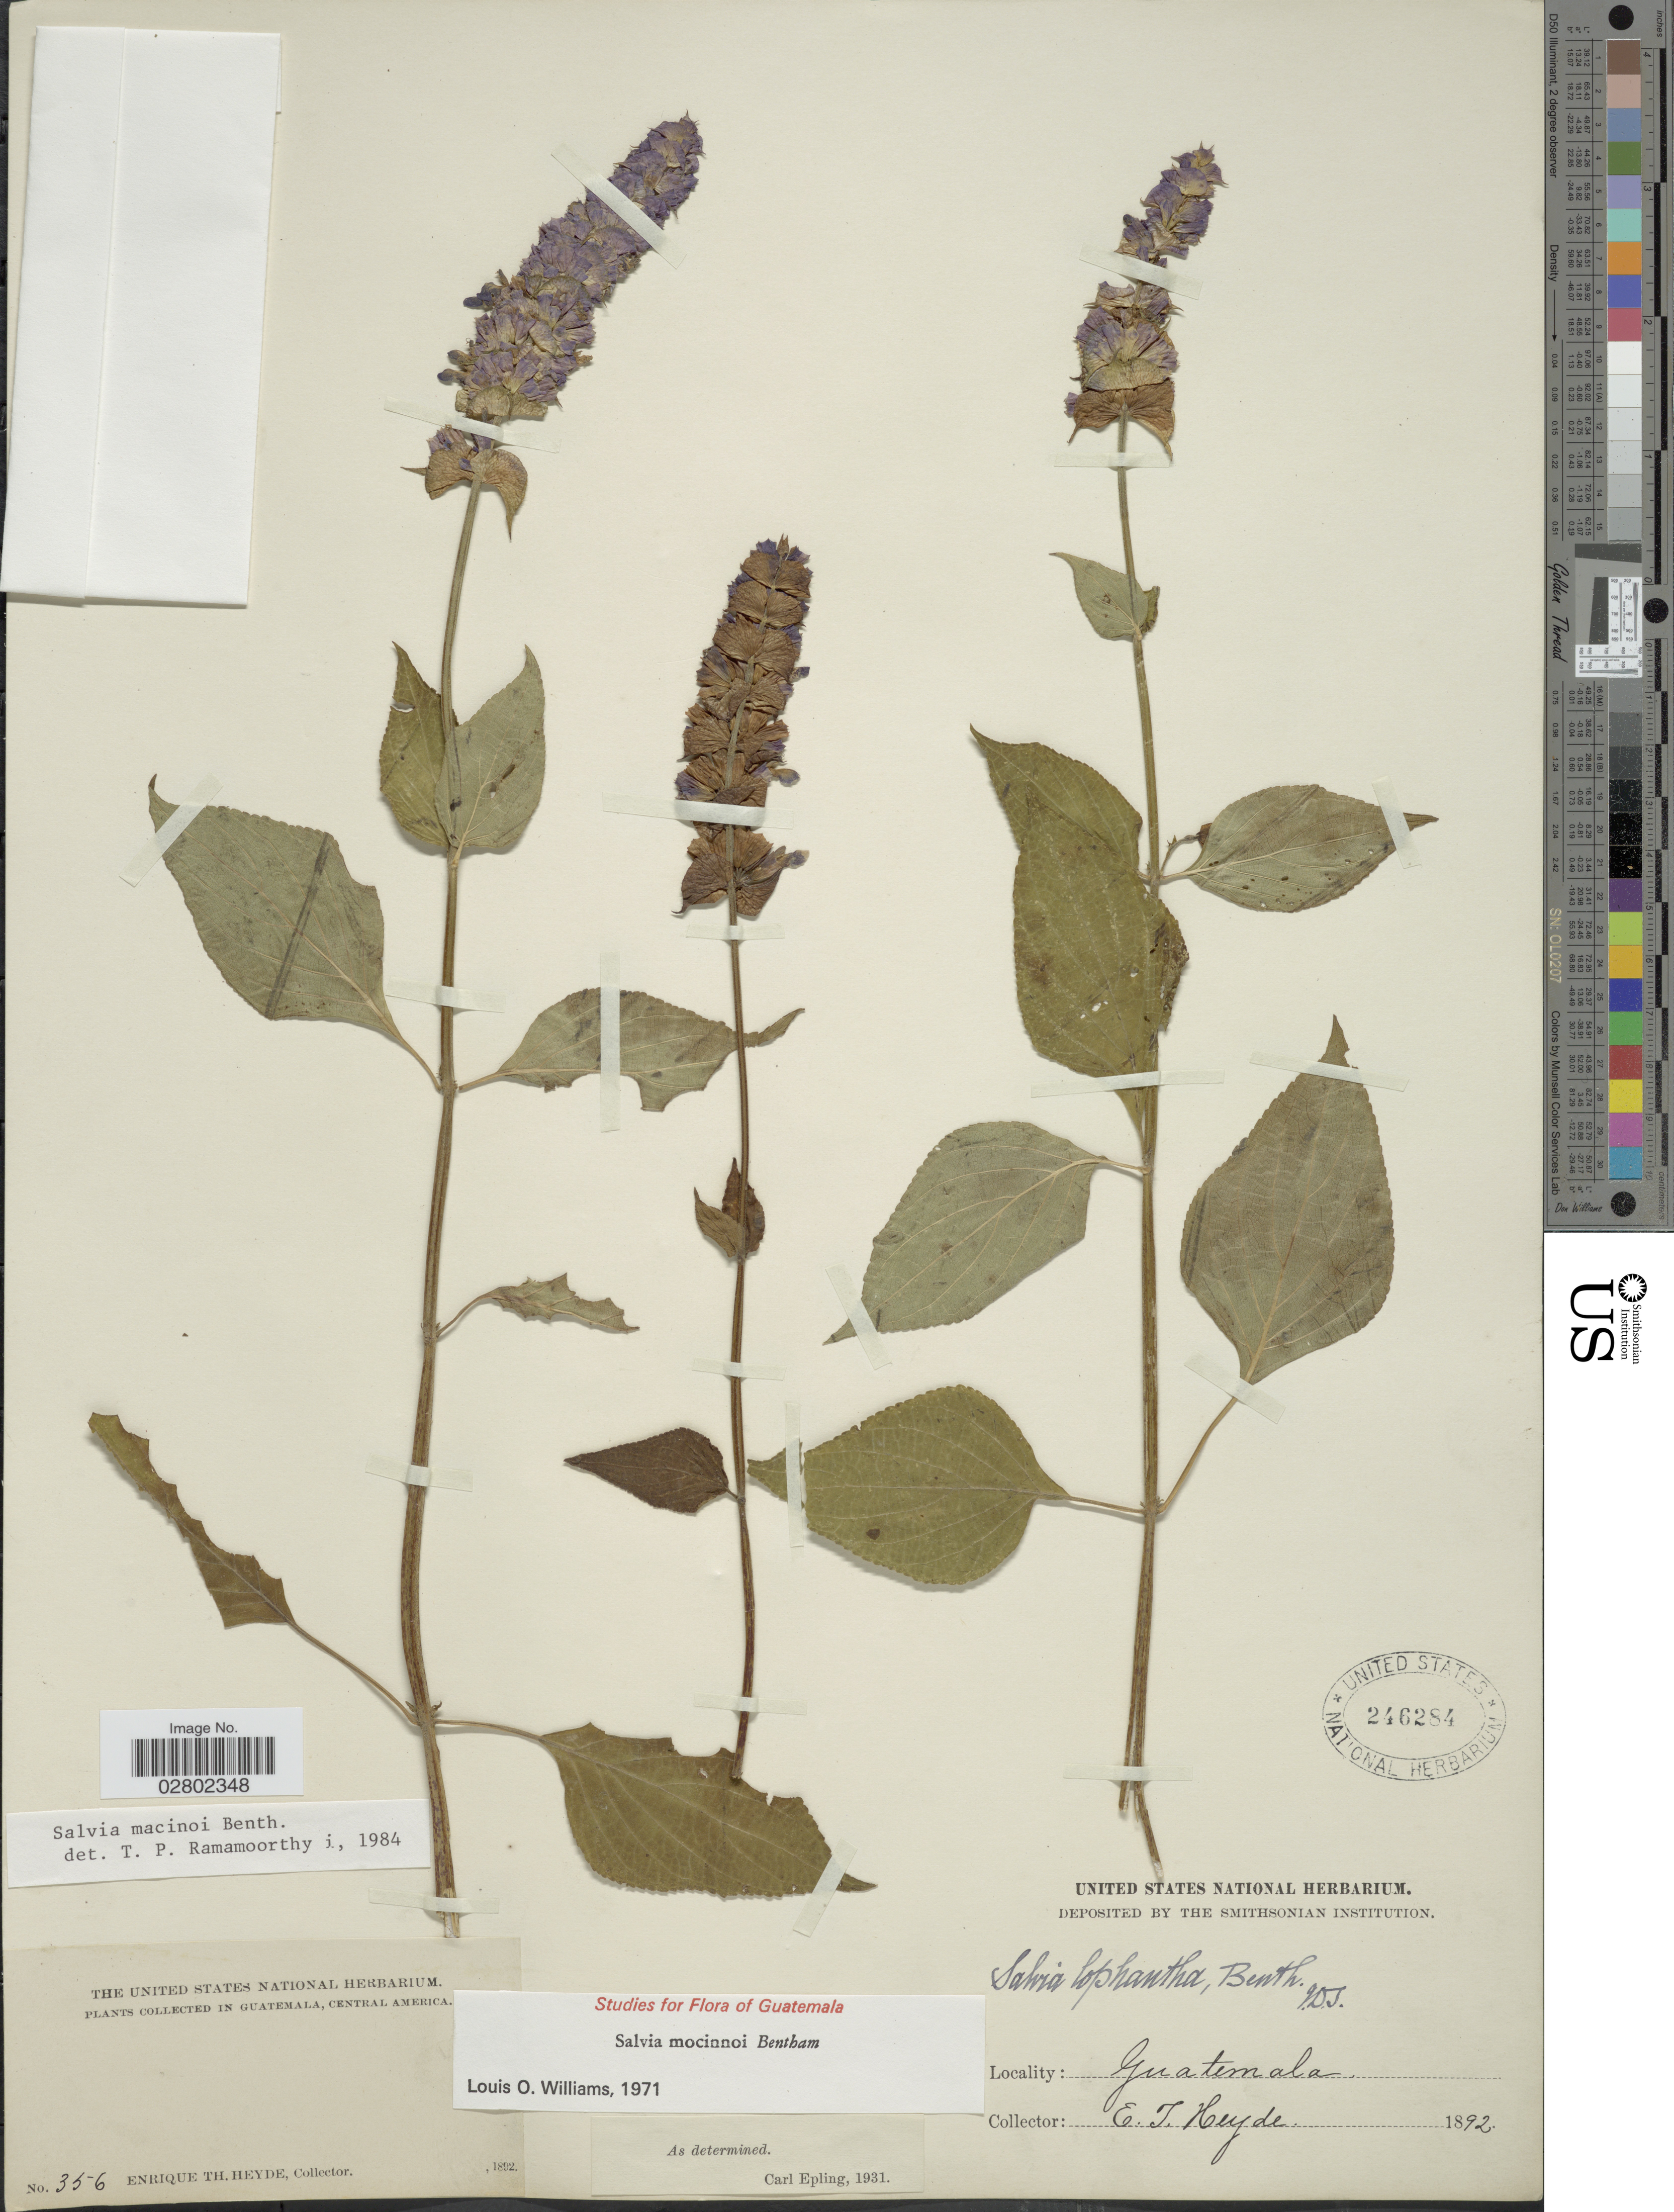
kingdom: Plantae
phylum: Tracheophyta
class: Magnoliopsida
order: Lamiales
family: Lamiaceae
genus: Salvia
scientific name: Salvia mocinoi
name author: Benth.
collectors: E. T. Heyde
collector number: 356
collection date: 1892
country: Guatemala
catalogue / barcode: US 246284